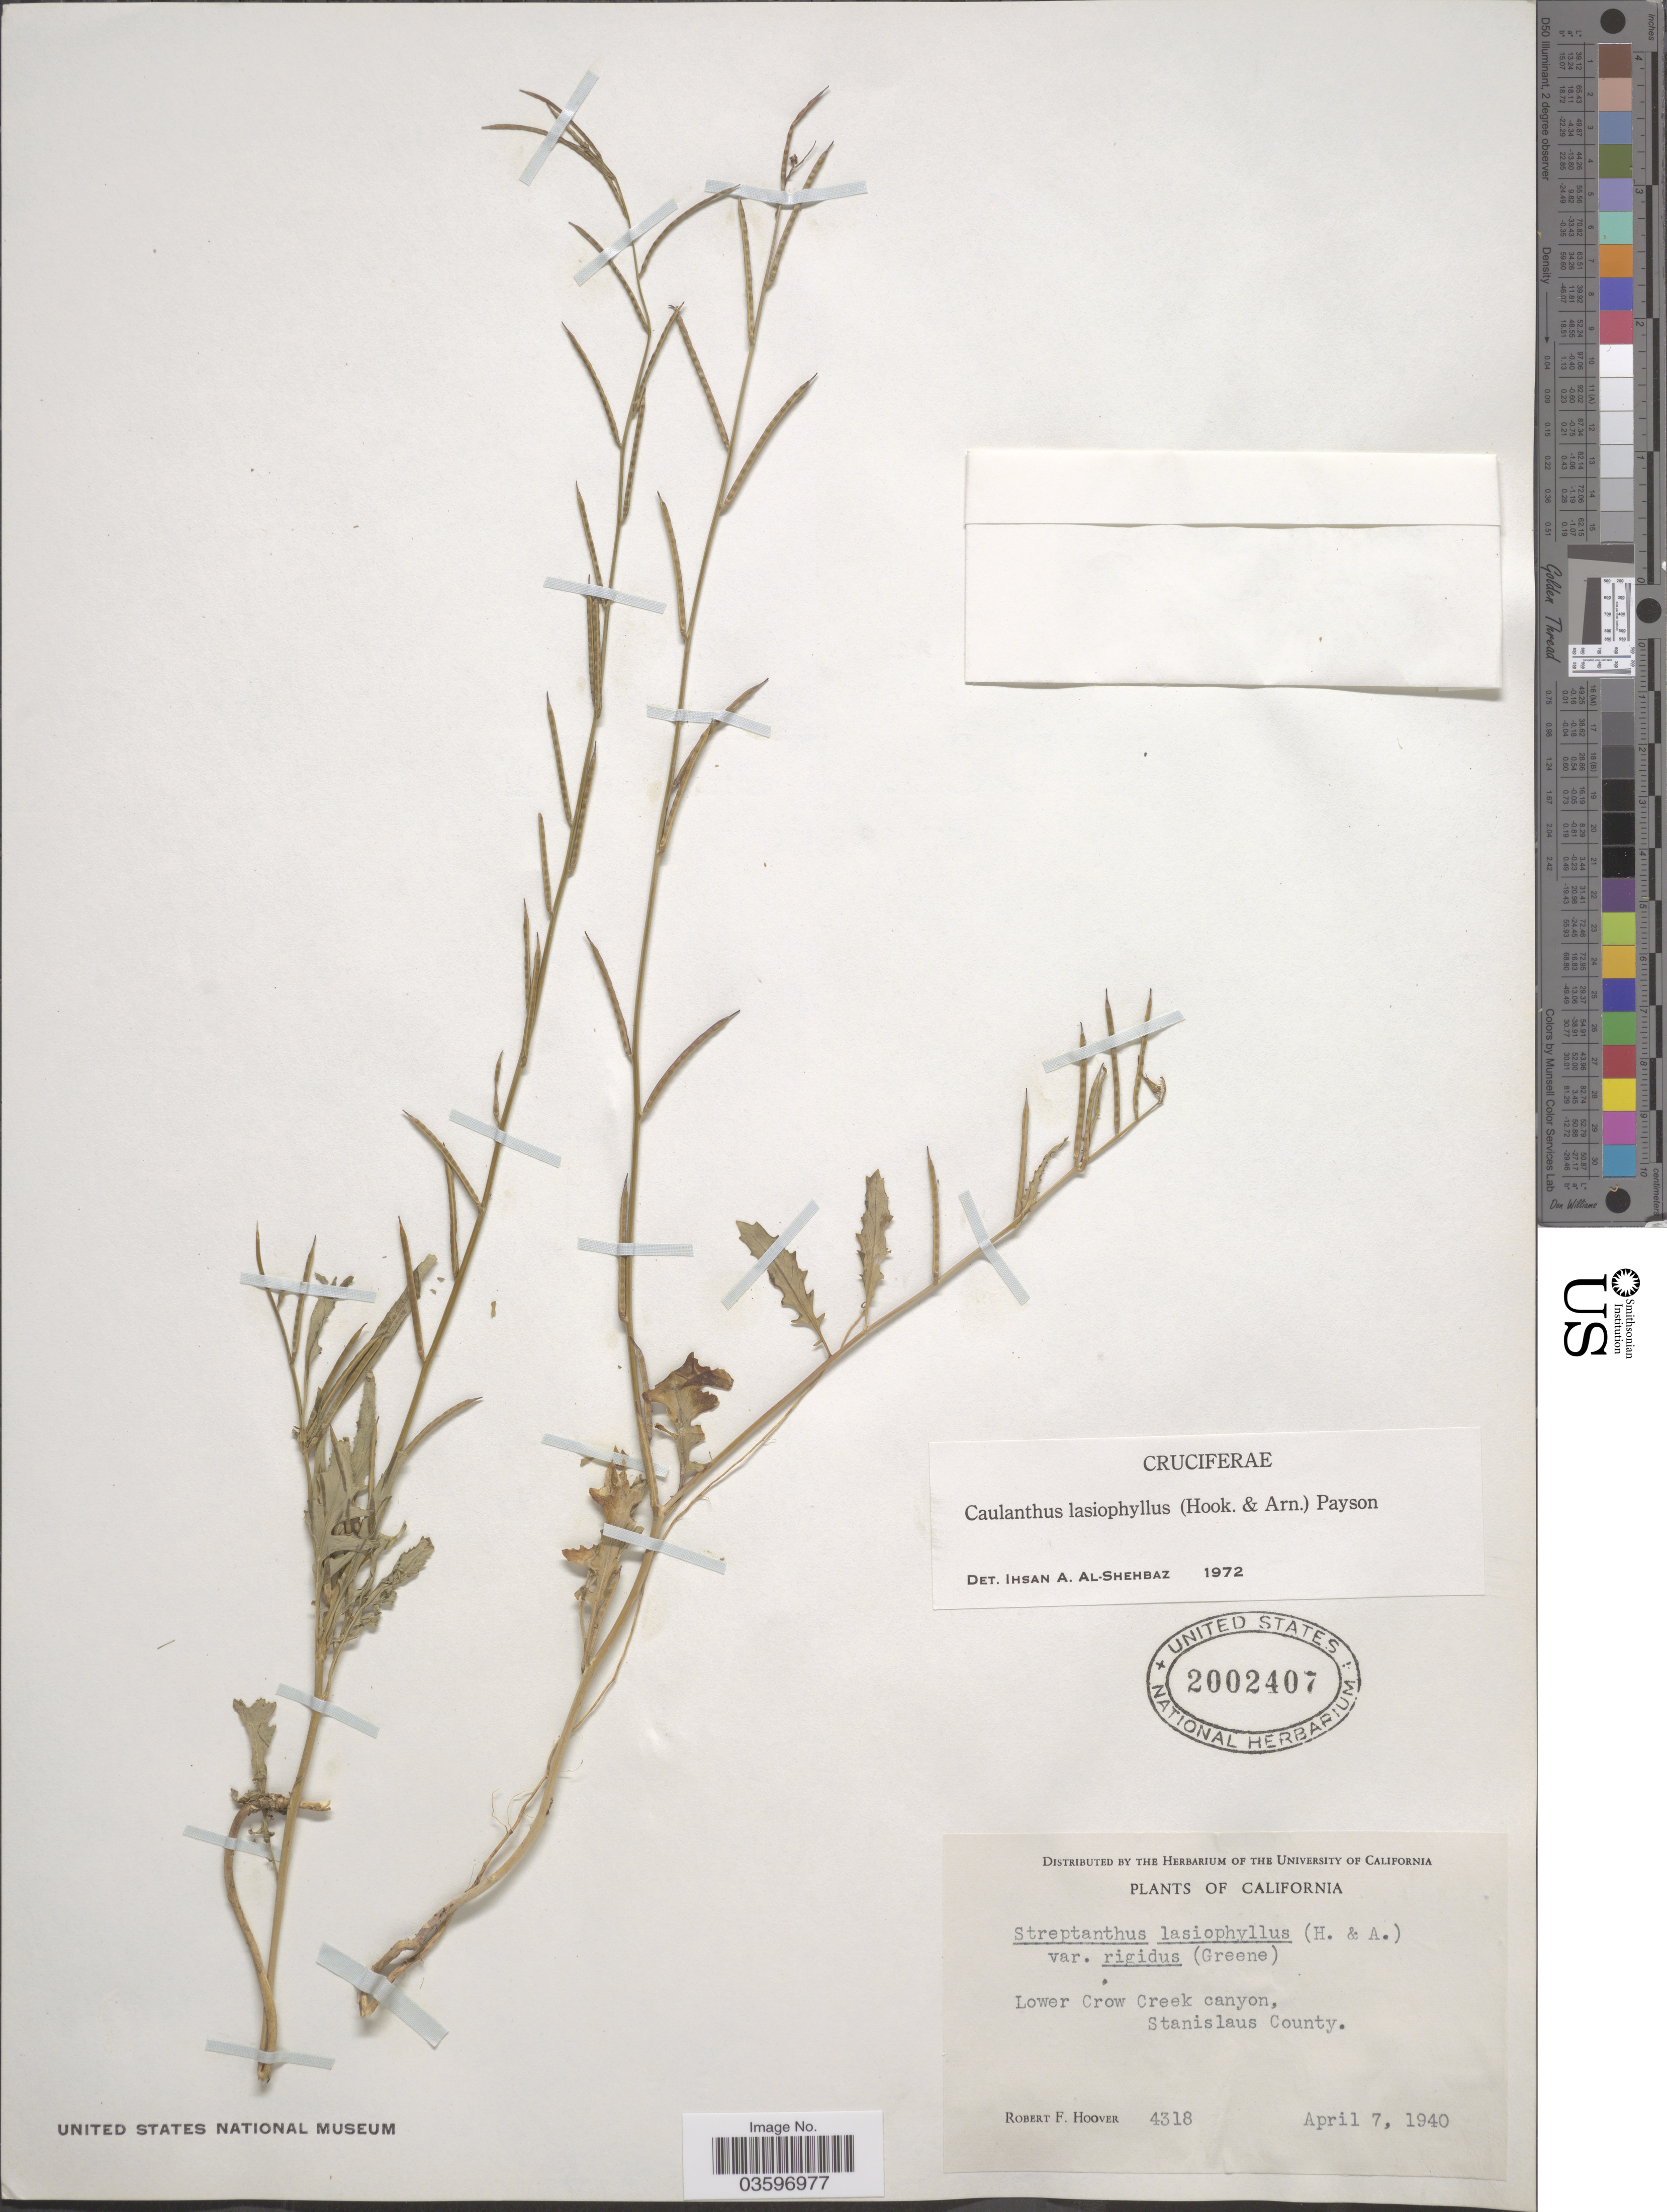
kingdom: Plantae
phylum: Tracheophyta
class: Magnoliopsida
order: Brassicales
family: Brassicaceae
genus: Caulanthus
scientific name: Caulanthus lasiophyllus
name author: (Hook. & Arn.) Payson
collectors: R. F. Hoover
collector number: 4318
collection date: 1940-04-07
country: United States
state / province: California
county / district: Stanislaus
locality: Lower Crow Creek canyon, Stanislaus County.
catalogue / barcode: US 2002407